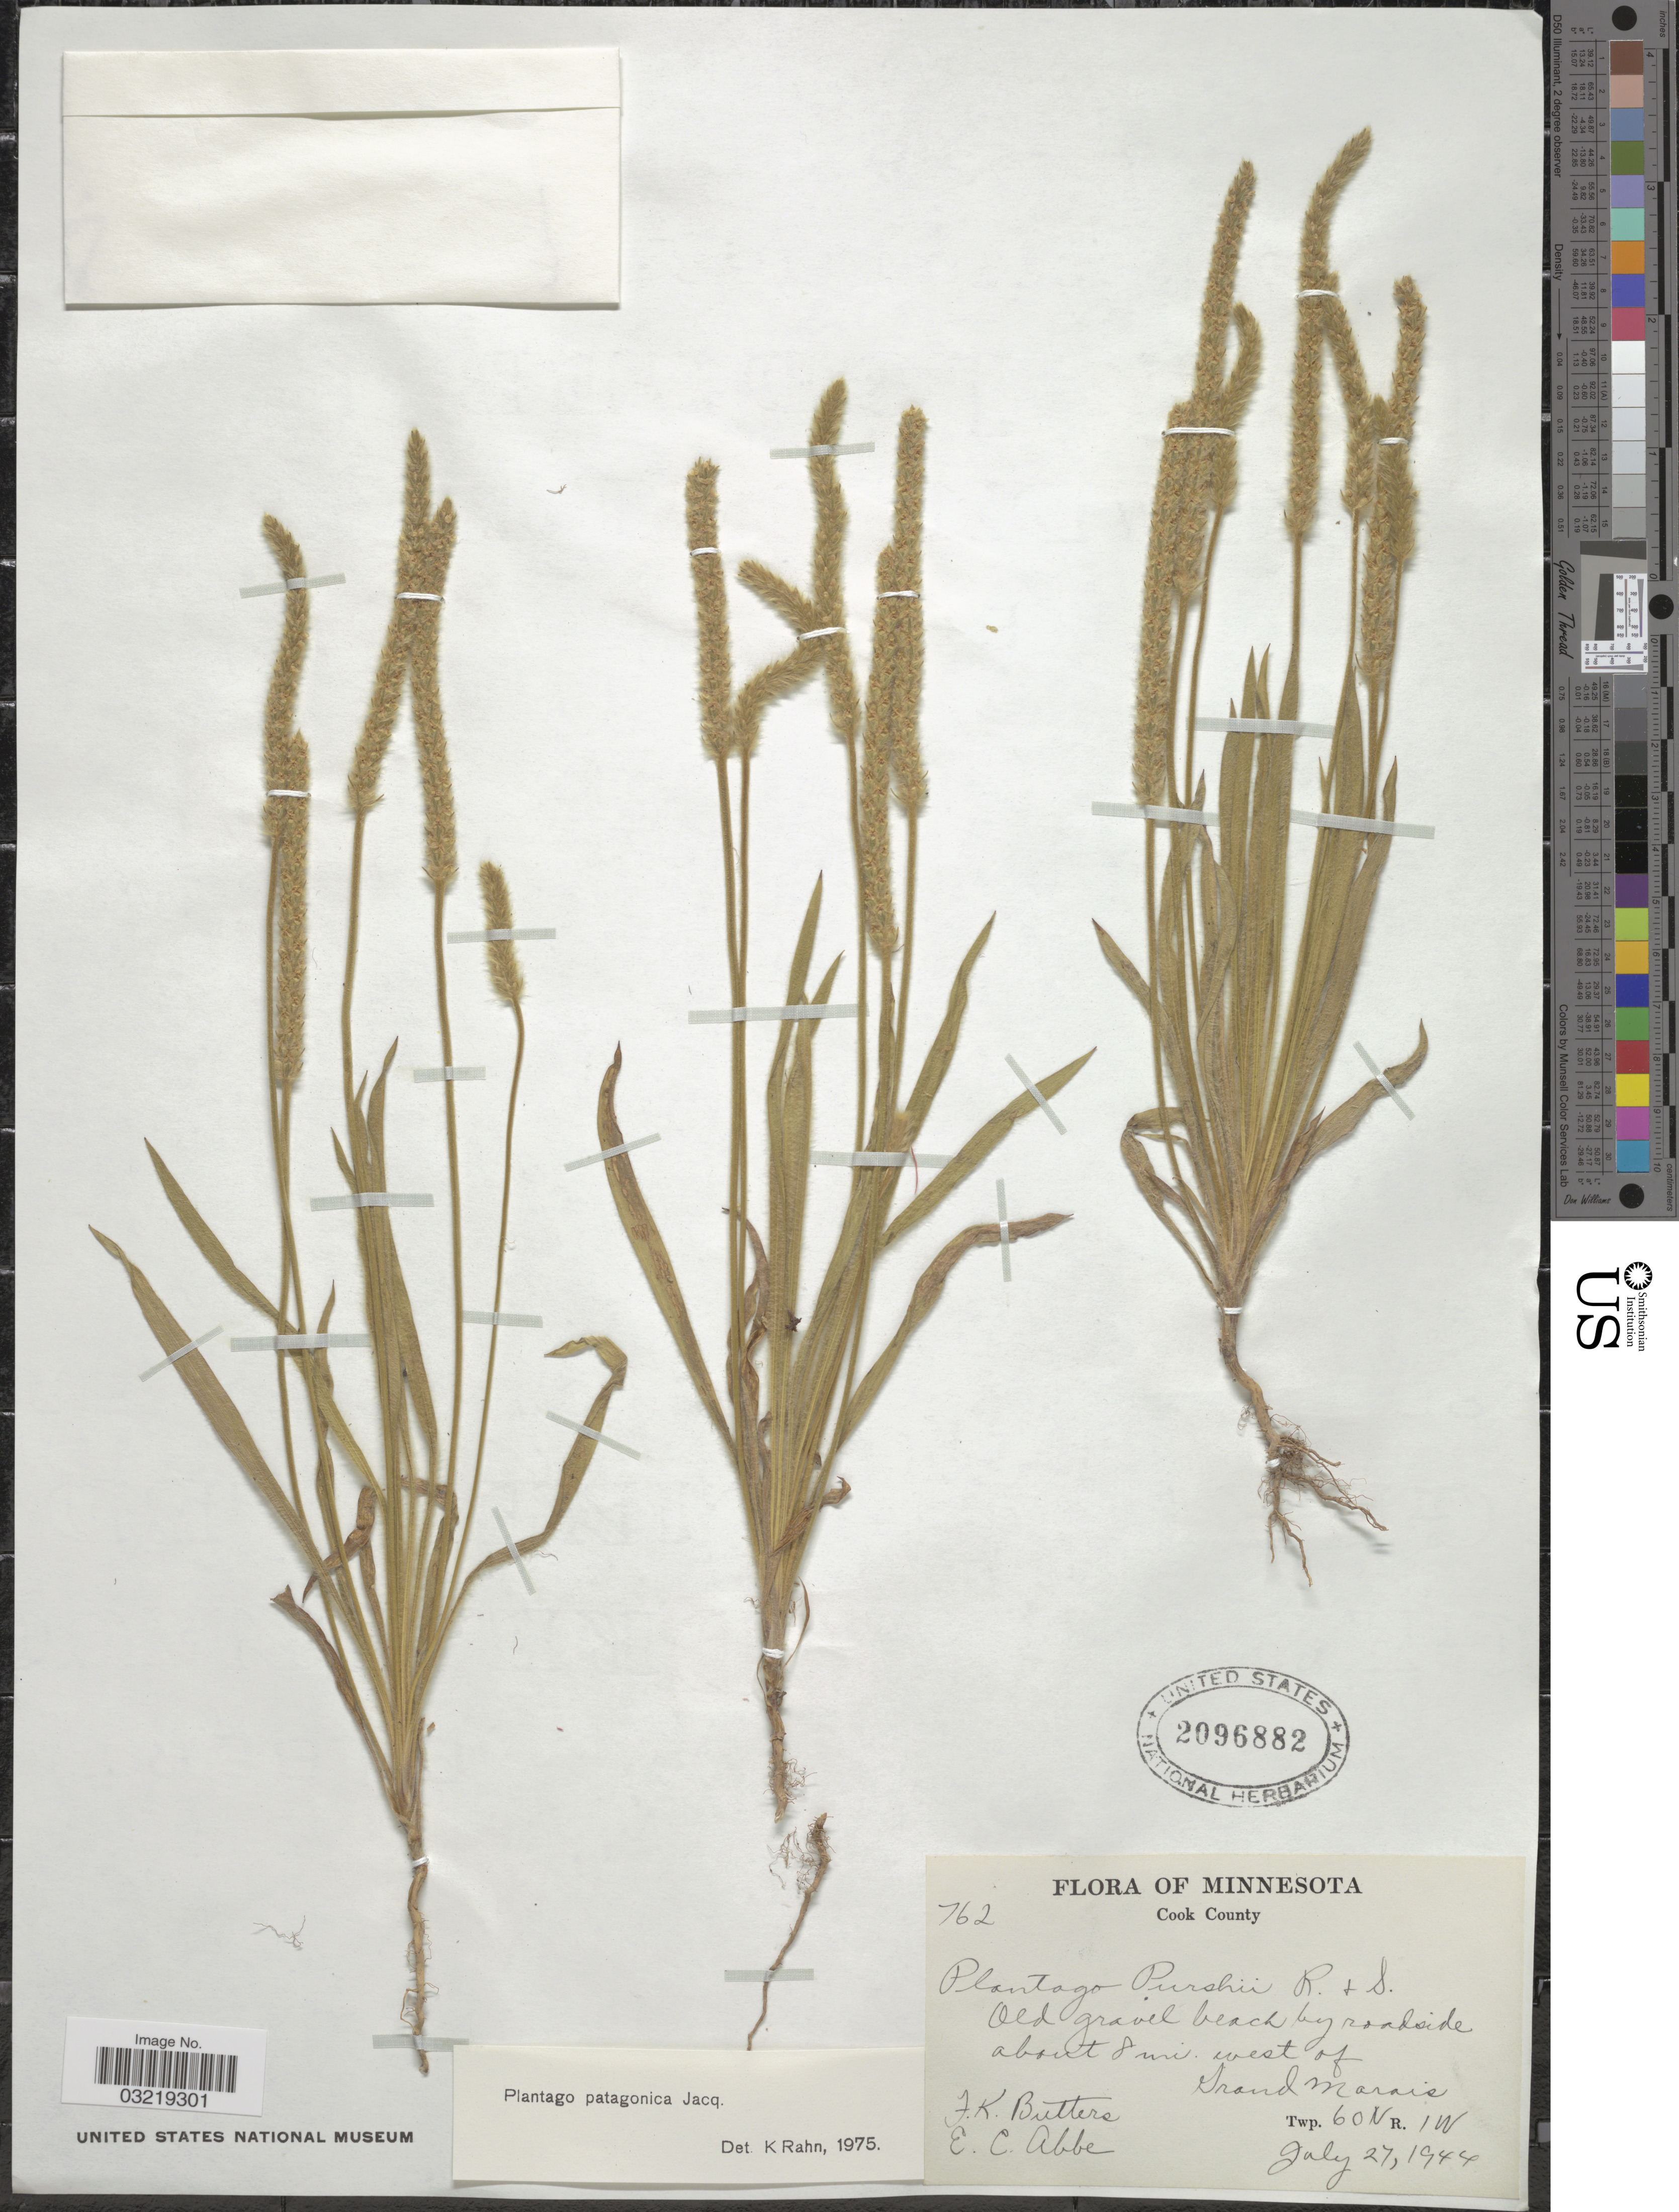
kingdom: Plantae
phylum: Tracheophyta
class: Magnoliopsida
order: Lamiales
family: Plantaginaceae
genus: Plantago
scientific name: Plantago patagonica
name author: Jacq.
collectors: F. K. Butters & E. C. Abbe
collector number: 762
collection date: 1944-07-27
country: United States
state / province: Minnesota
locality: Cook County. Old gravel beach by roadside about 8 mi. west of Grand Marais. Twp. 60N R. 1W.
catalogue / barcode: US 2096882